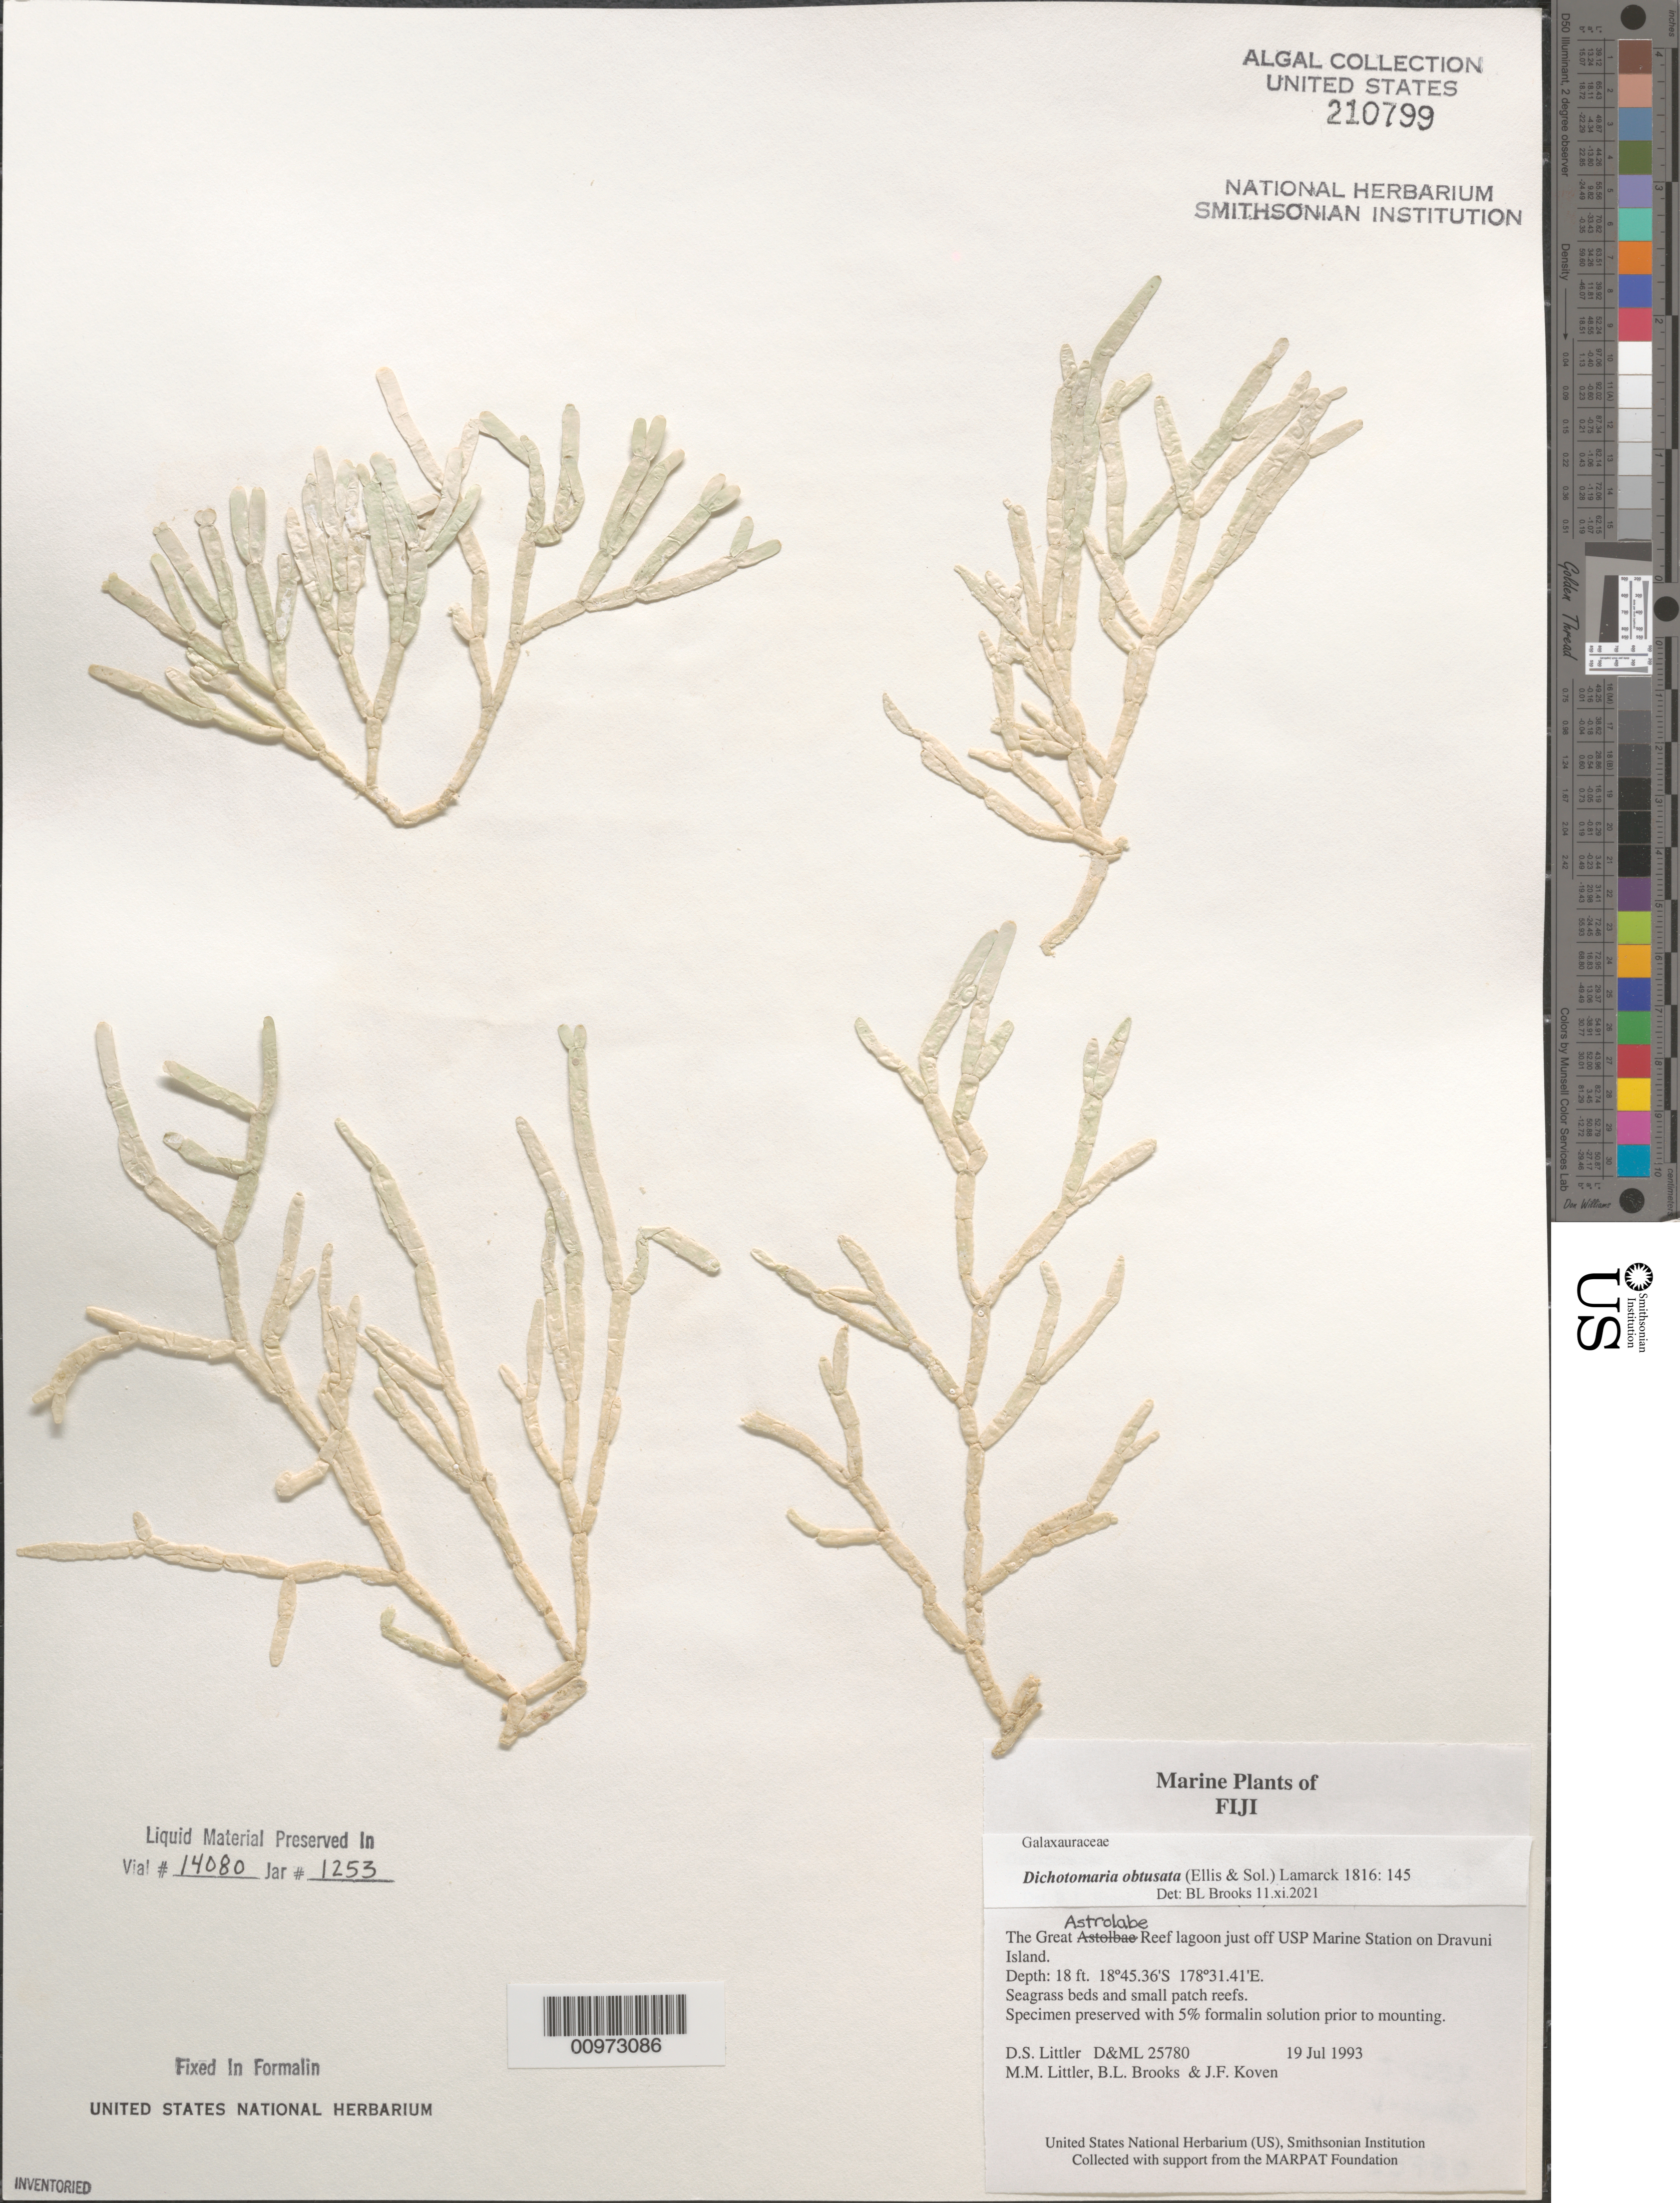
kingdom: Plantae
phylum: Rhodophyta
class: Florideophyceae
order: Nemaliales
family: Galaxauraceae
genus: Dichotomaria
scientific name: Dichotomaria obtusata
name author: (Ellis & Sol.) Lam.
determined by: Brooks, B. L., (BOT), Smithsonian Institution - National Museum of Natural History (UNITED STATES)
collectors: D. S. Littler, M. M. Littler, B. Brooks & J. Koven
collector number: D&ML 25780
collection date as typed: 19 Jul 1993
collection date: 1993-07-19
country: Fiji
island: Dravuni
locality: Great Astrolabe Reef lagoon just off USP Marine Station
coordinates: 18 45.36'S, 178 31.41'E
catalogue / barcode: US 210799